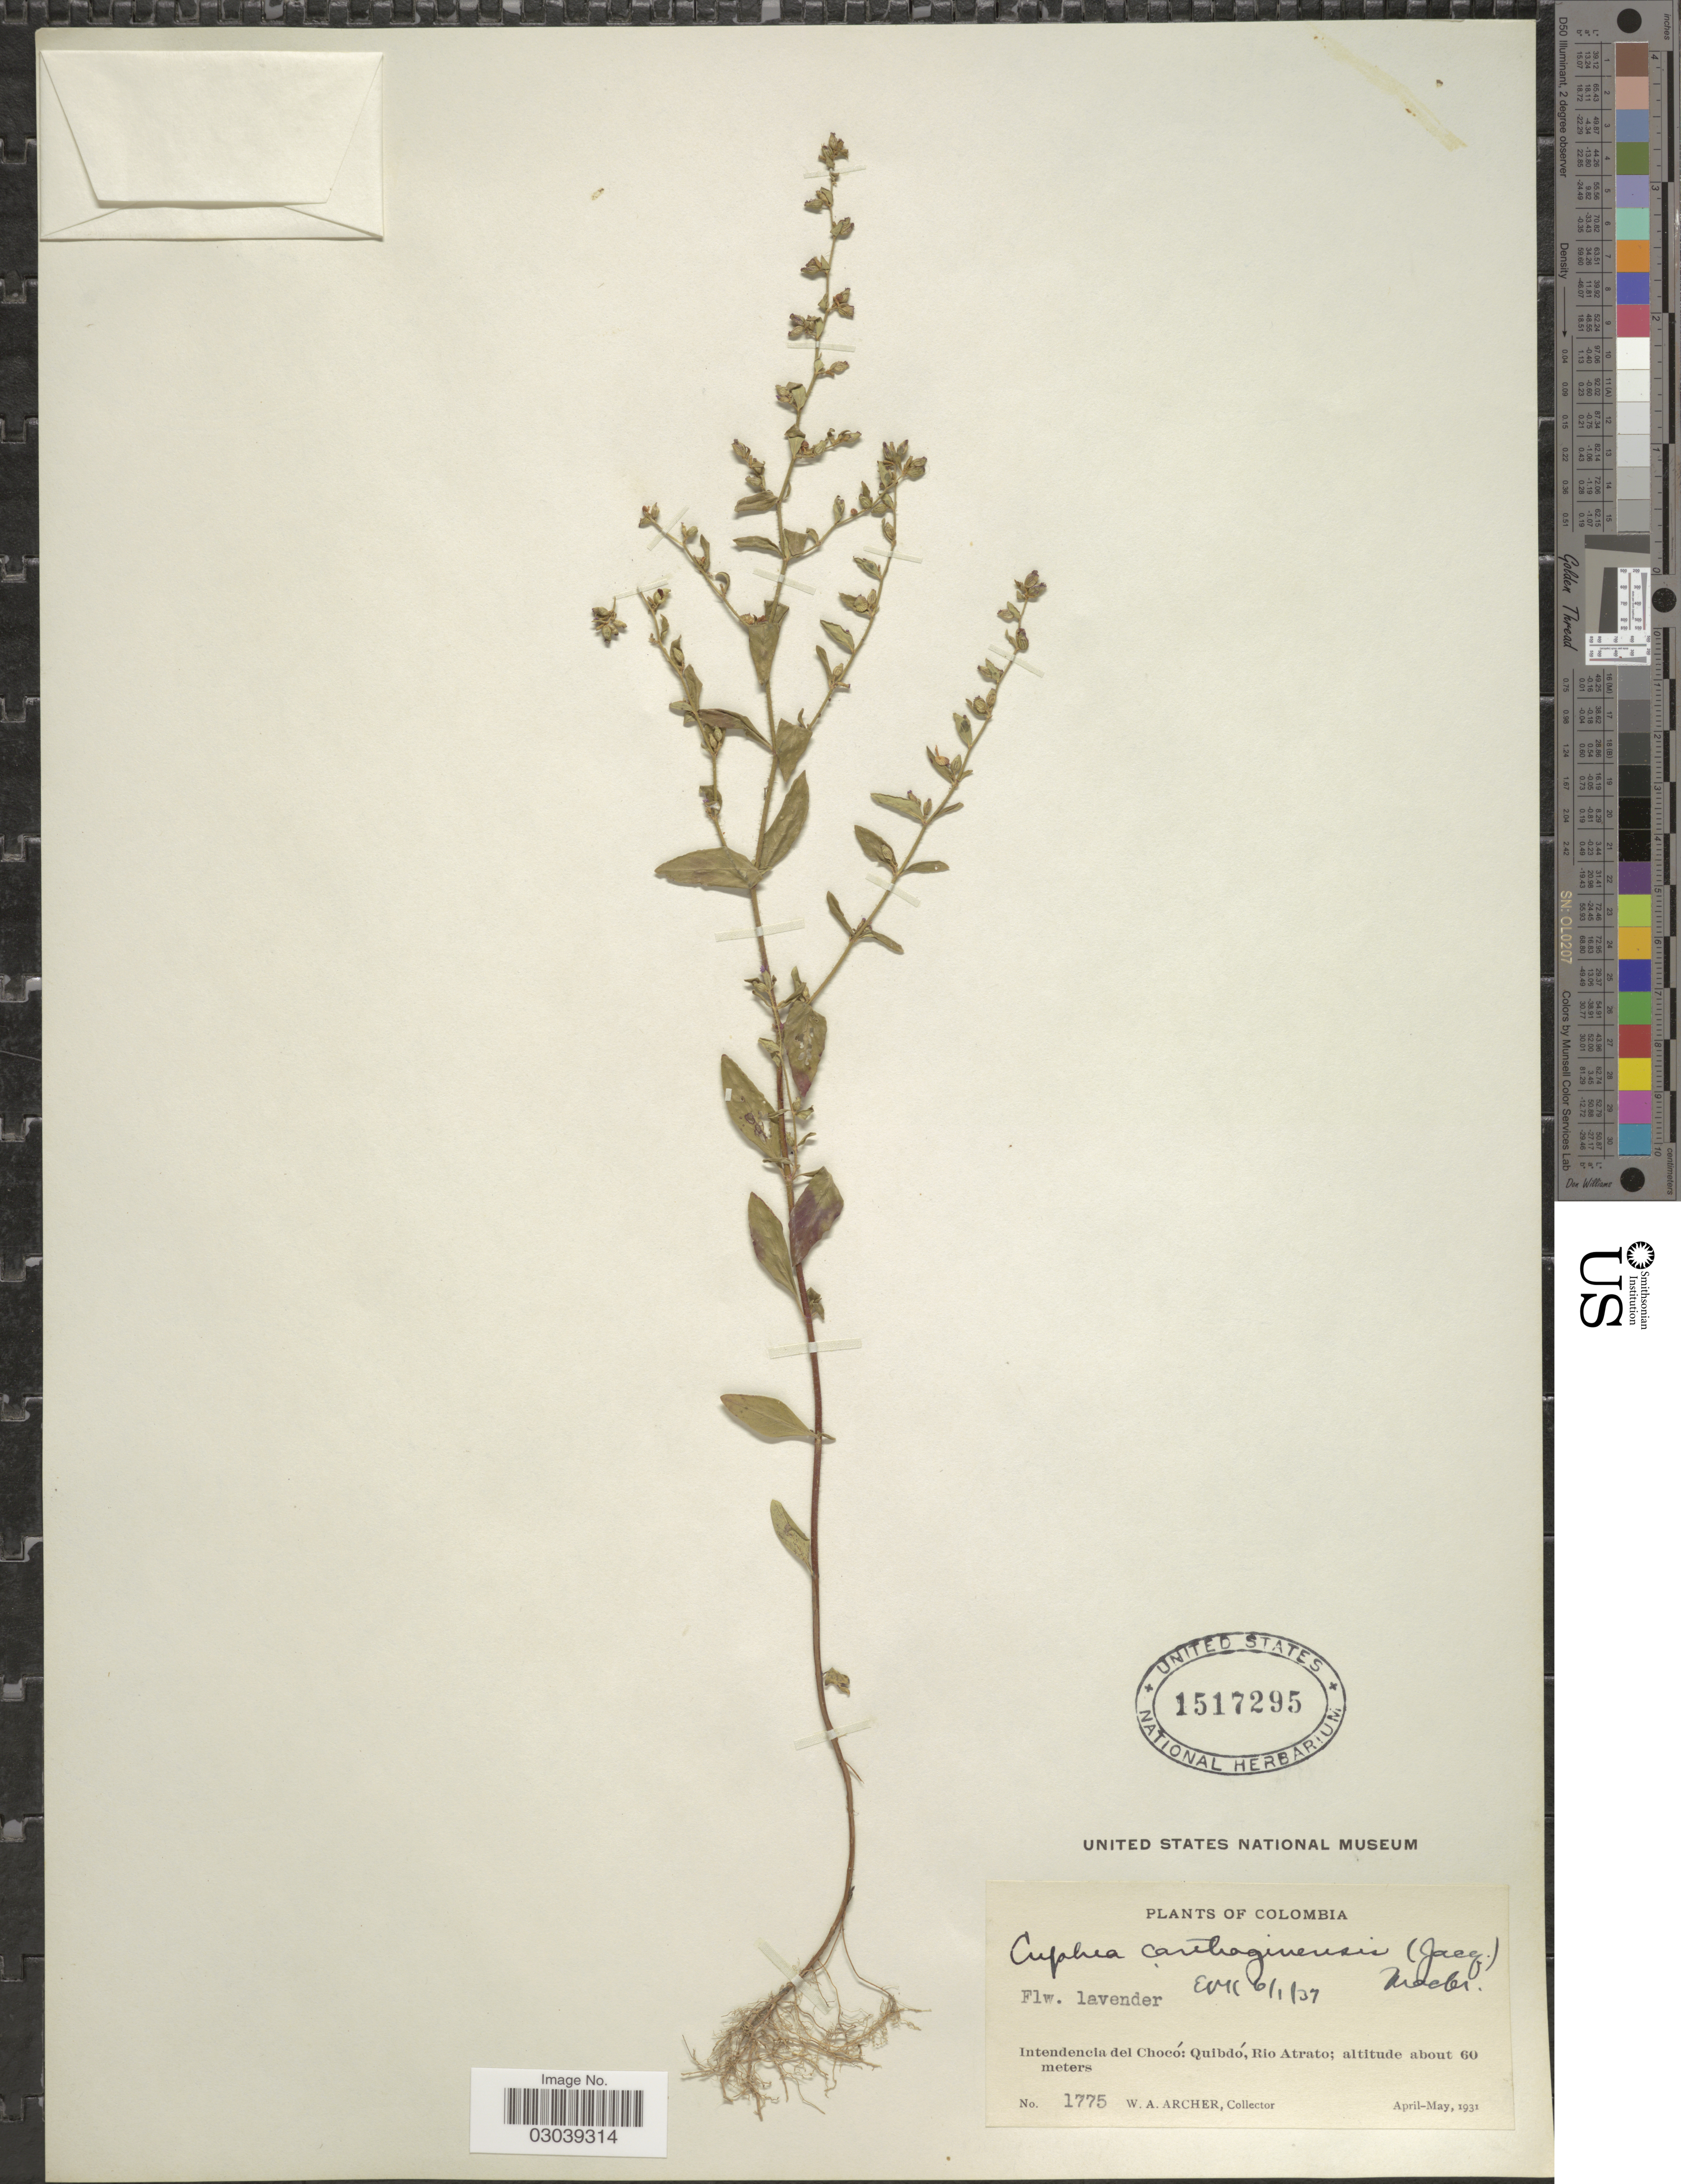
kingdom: Plantae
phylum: Tracheophyta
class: Magnoliopsida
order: Myrtales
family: Lythraceae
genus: Cuphea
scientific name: Cuphea carthagenensis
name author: (Jacq.) J.F. Macbr.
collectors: W. Archer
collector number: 1775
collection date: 1931-04/1931-05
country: Colombia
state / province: Chocó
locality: Intendencia del Chocó: Quibdó, Rio Atrato.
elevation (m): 60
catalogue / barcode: US 1517295